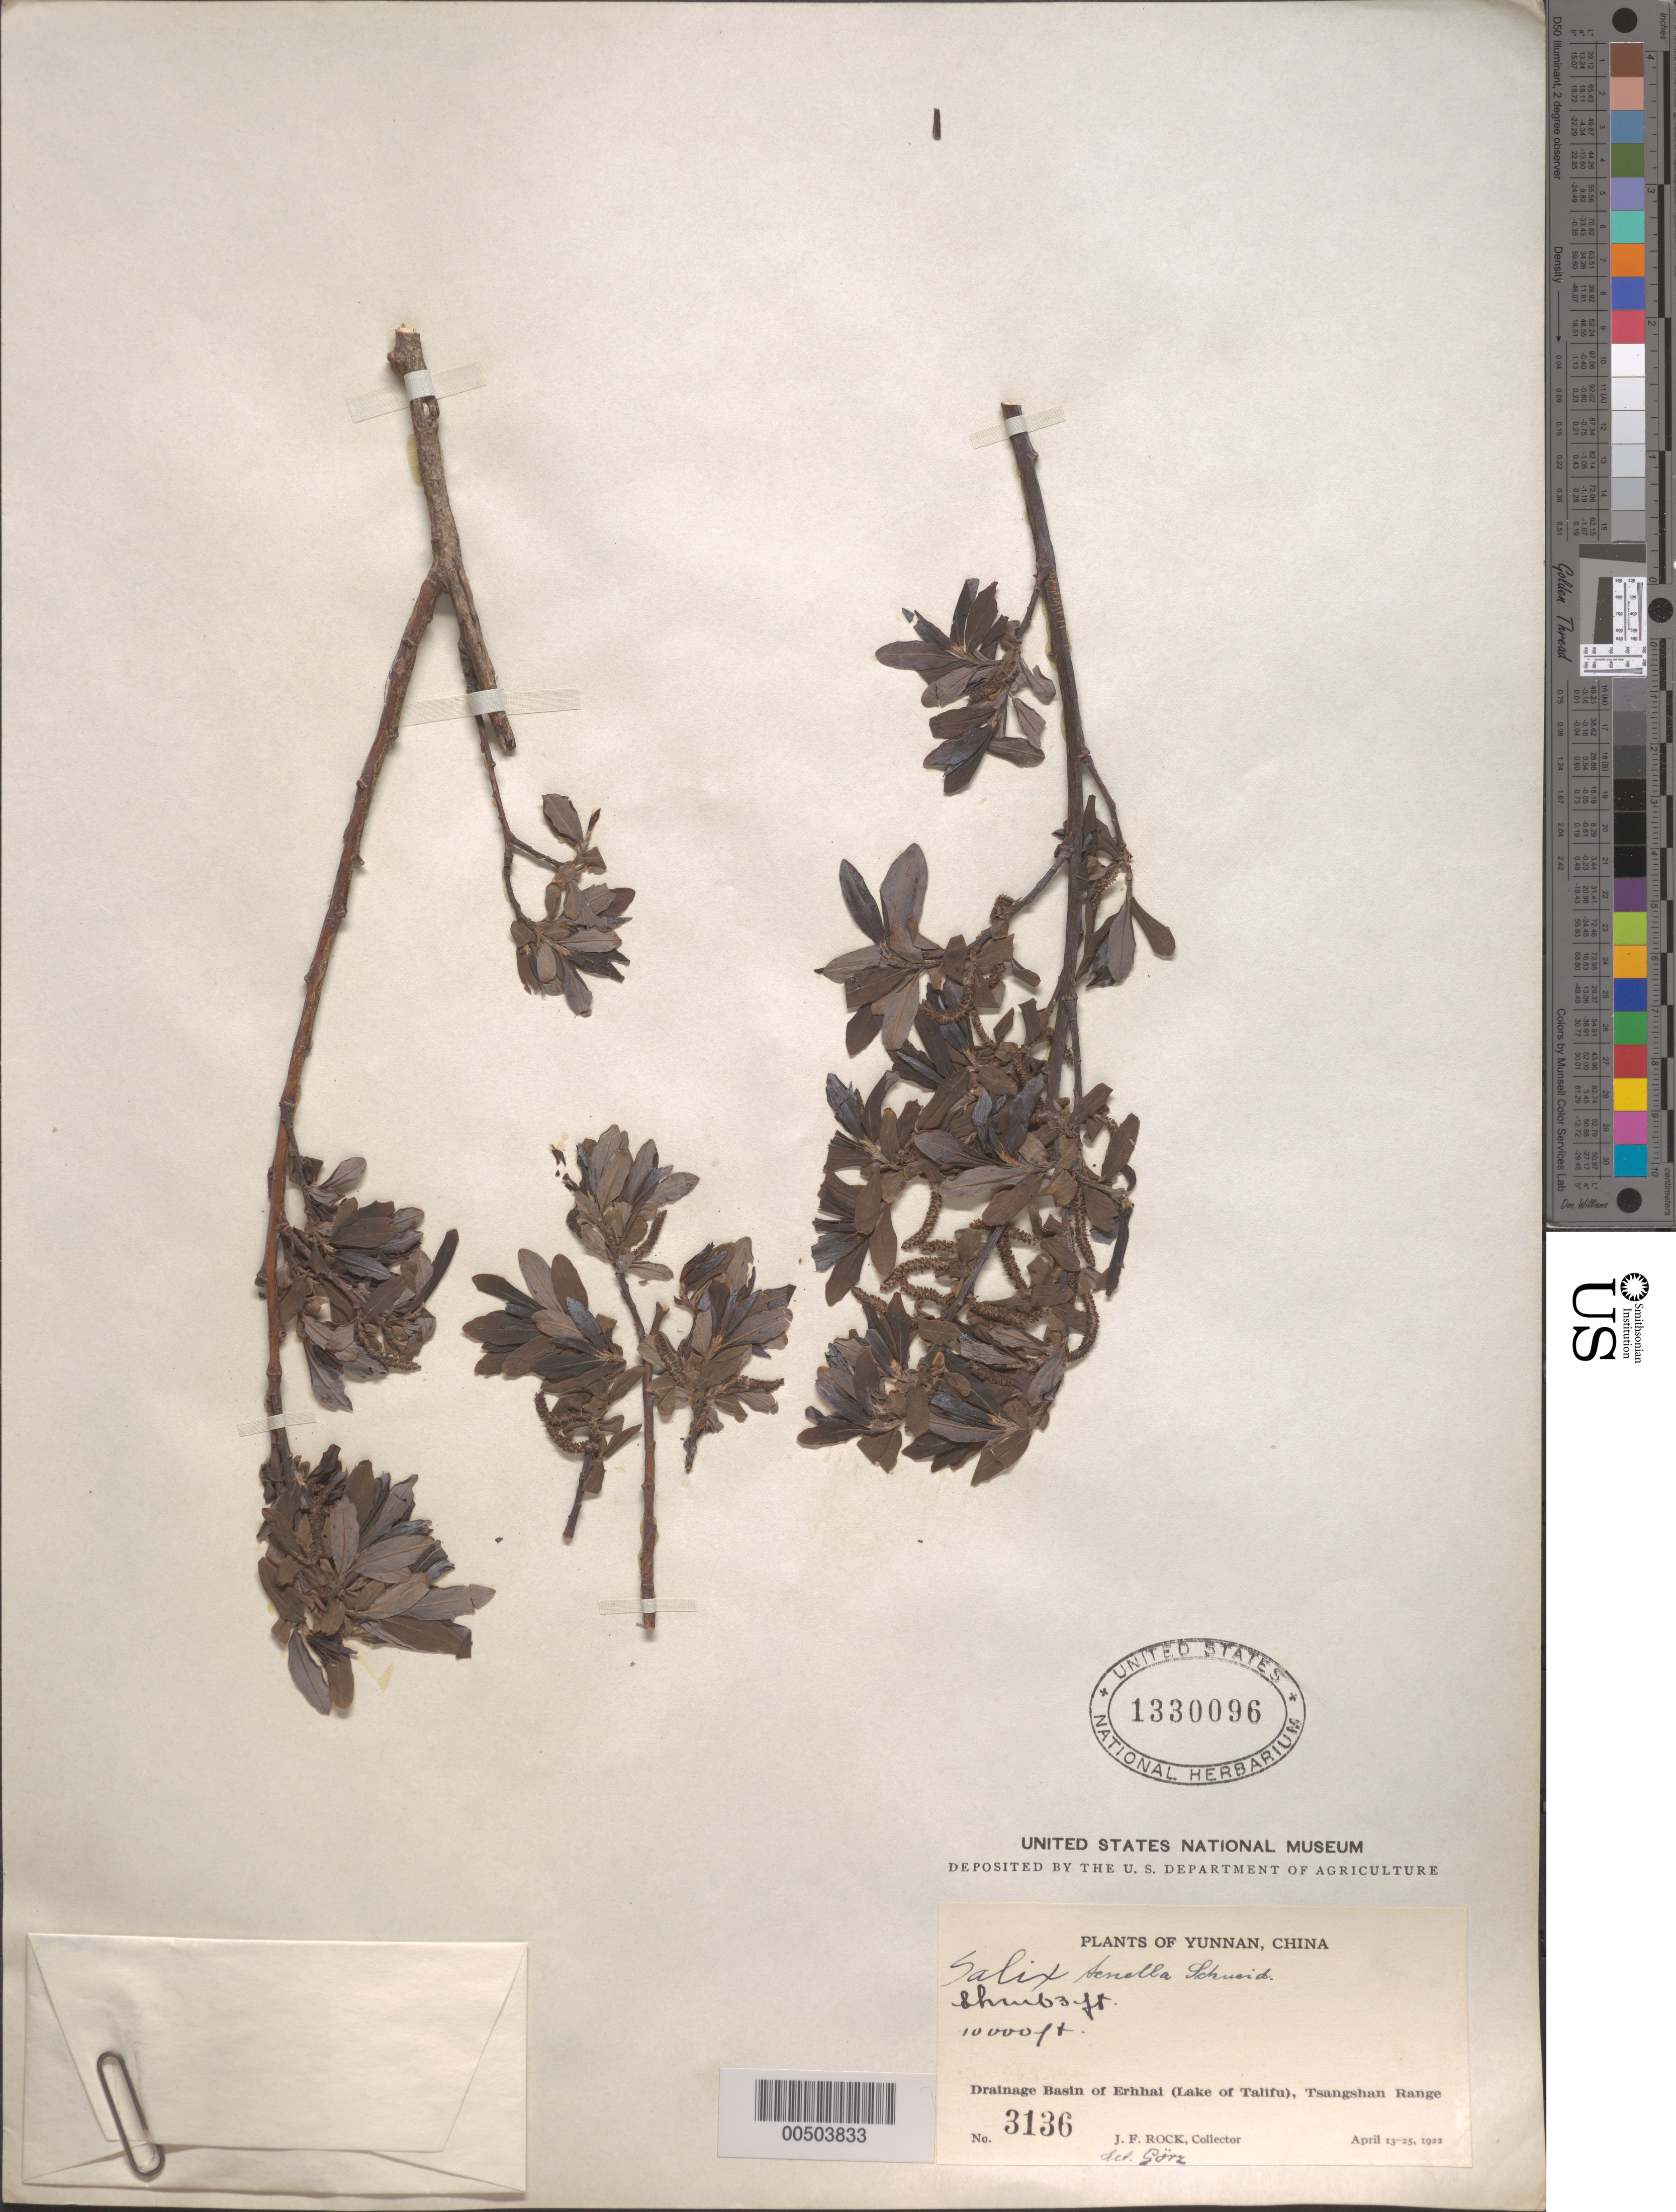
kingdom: Plantae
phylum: Tracheophyta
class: Magnoliopsida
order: Malpighiales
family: Salicaceae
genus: Salix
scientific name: Salix tenella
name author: C.K. Schneid.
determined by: Gorz, R.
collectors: J. F. Rock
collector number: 3136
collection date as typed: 13 Apr 1922 to 25 Apr 1922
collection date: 1922-04-13/1922-04-25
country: China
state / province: Yunnan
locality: Drainage Basin of Erhhai (Lake of Talifu), Tsangshan Range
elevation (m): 3048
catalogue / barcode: US 1330096